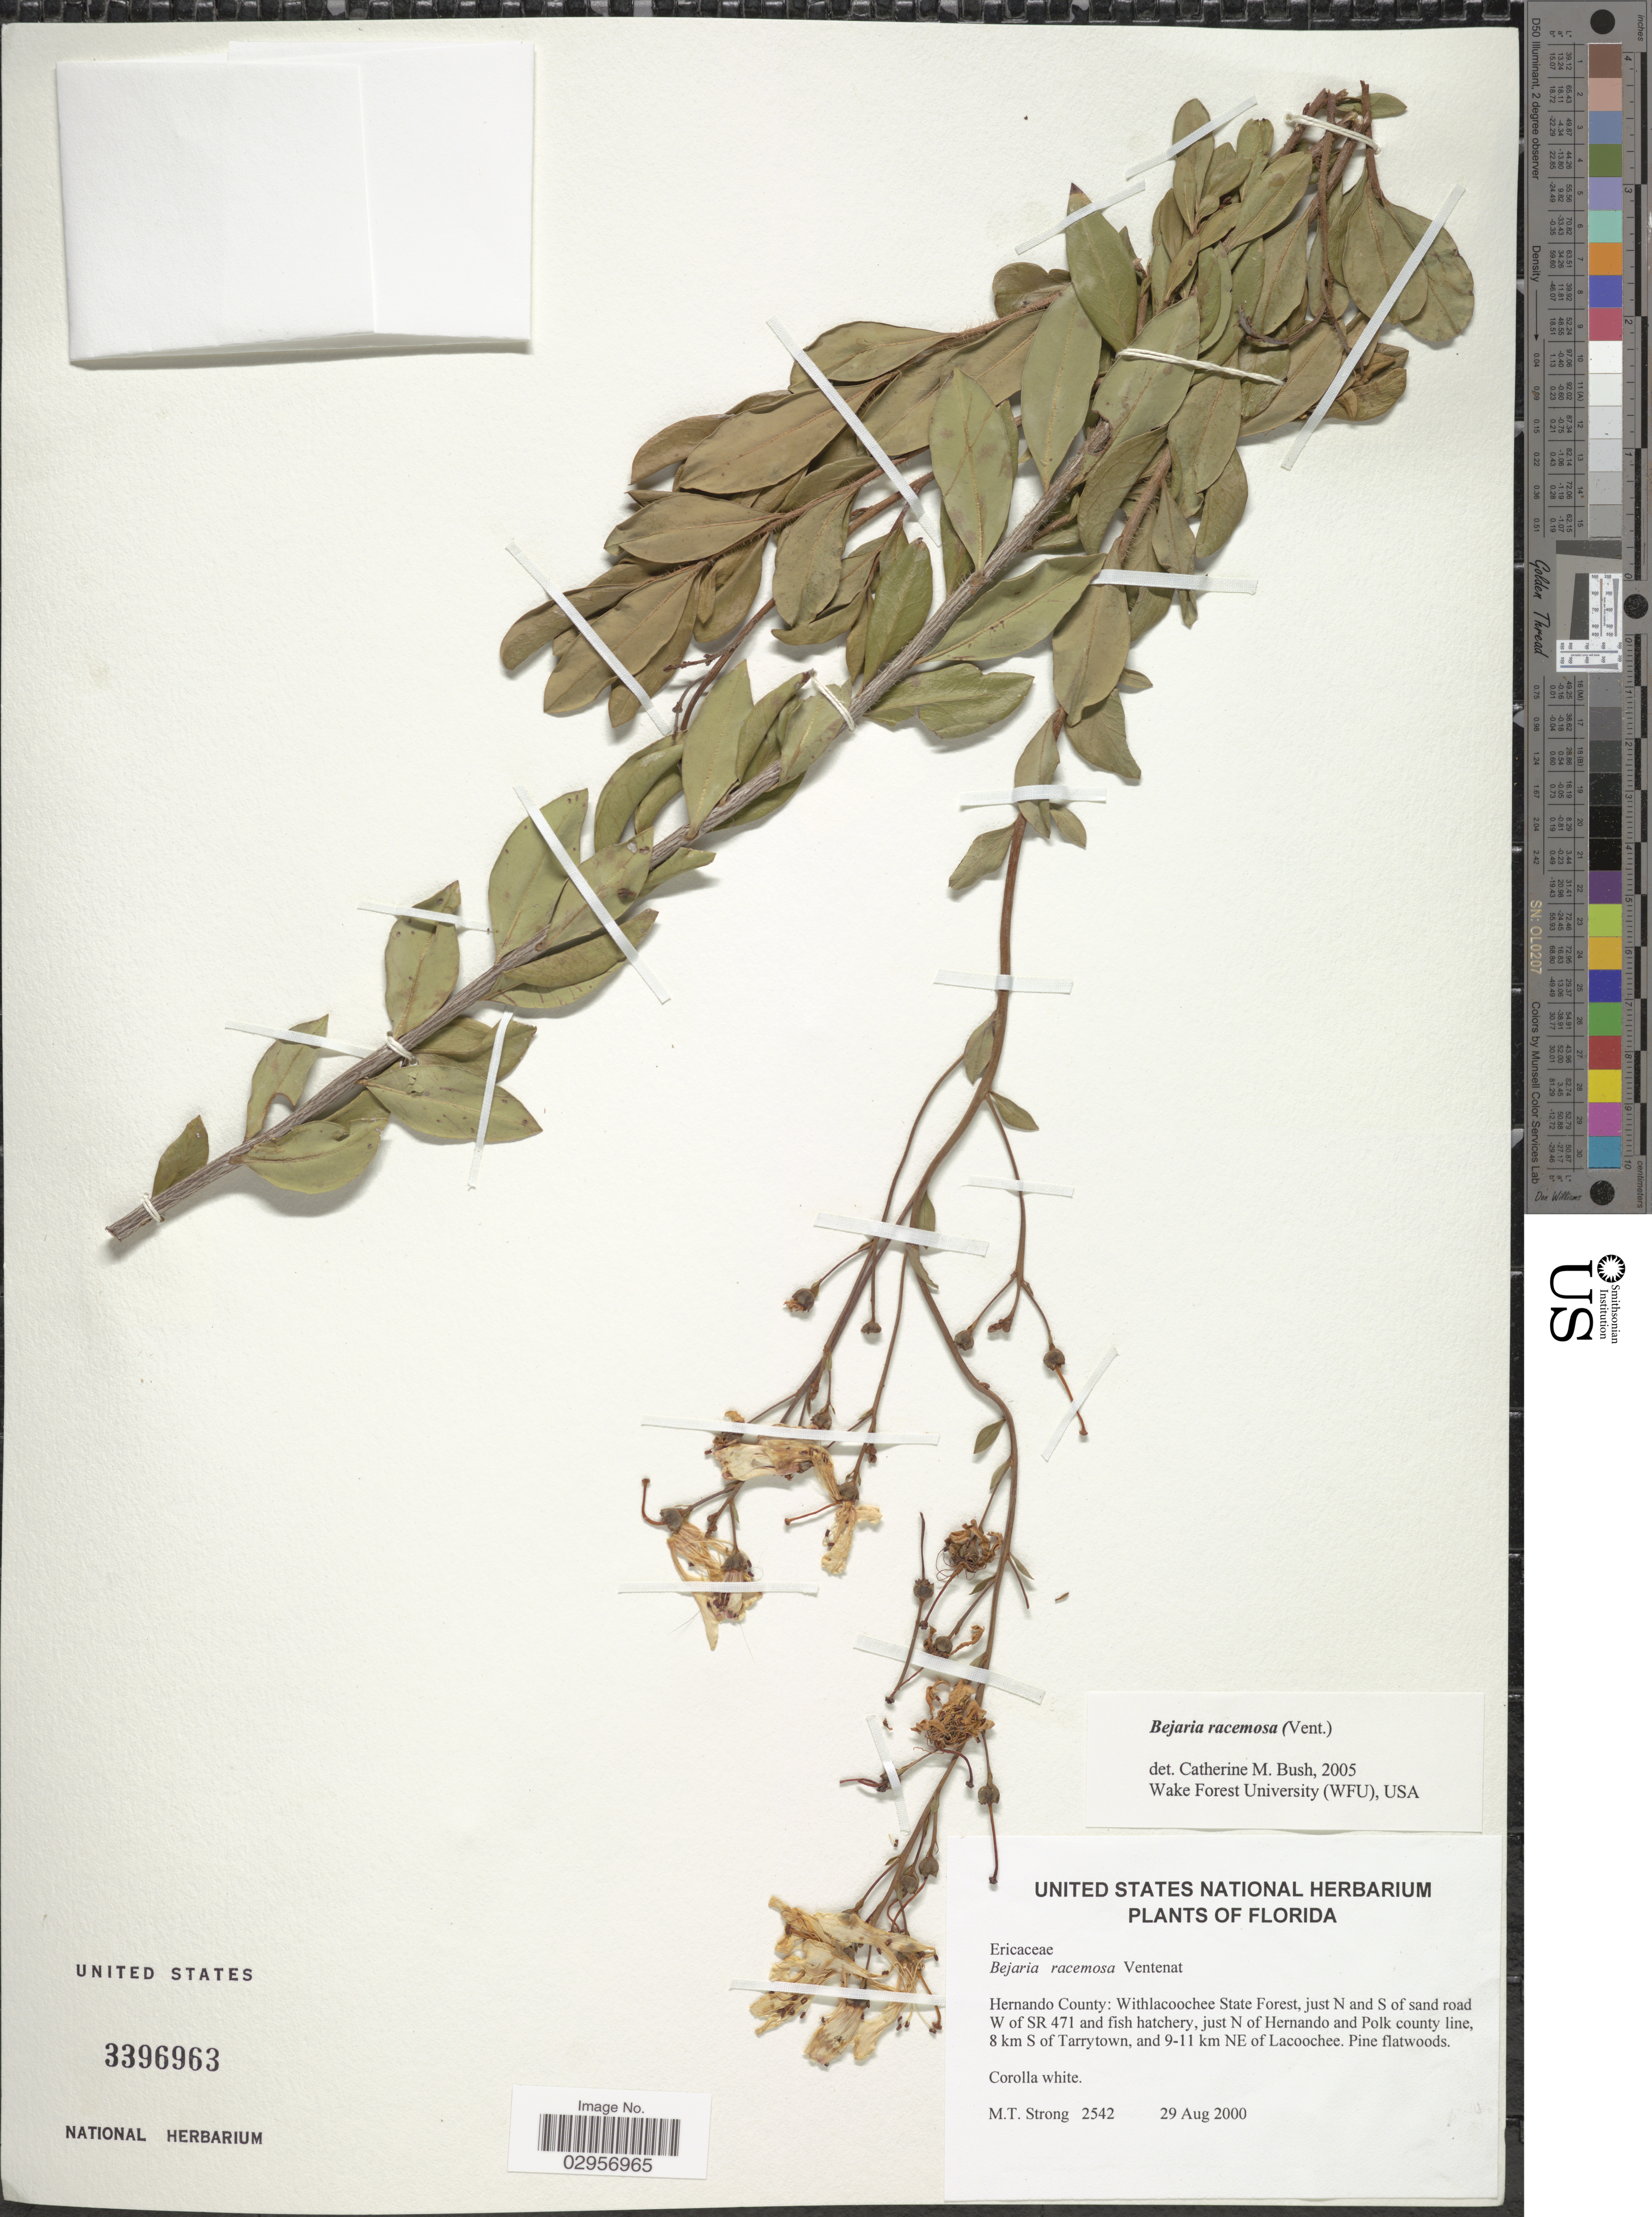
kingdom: Plantae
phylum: Tracheophyta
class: Magnoliopsida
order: Ericales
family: Ericaceae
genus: Bejaria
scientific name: Bejaria racemosa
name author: Vent.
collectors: M. T. Strong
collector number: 2542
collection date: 2000-08-29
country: United States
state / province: Florida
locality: Hernando County: Withlacoochee State Forest: just N and S of sand road W of SR 471 and fish hatchery, just N of Hernando and Polk county line, 8 km S of Tarrytown, and 9-11 km NE of Lacoochee.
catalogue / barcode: US 3396963